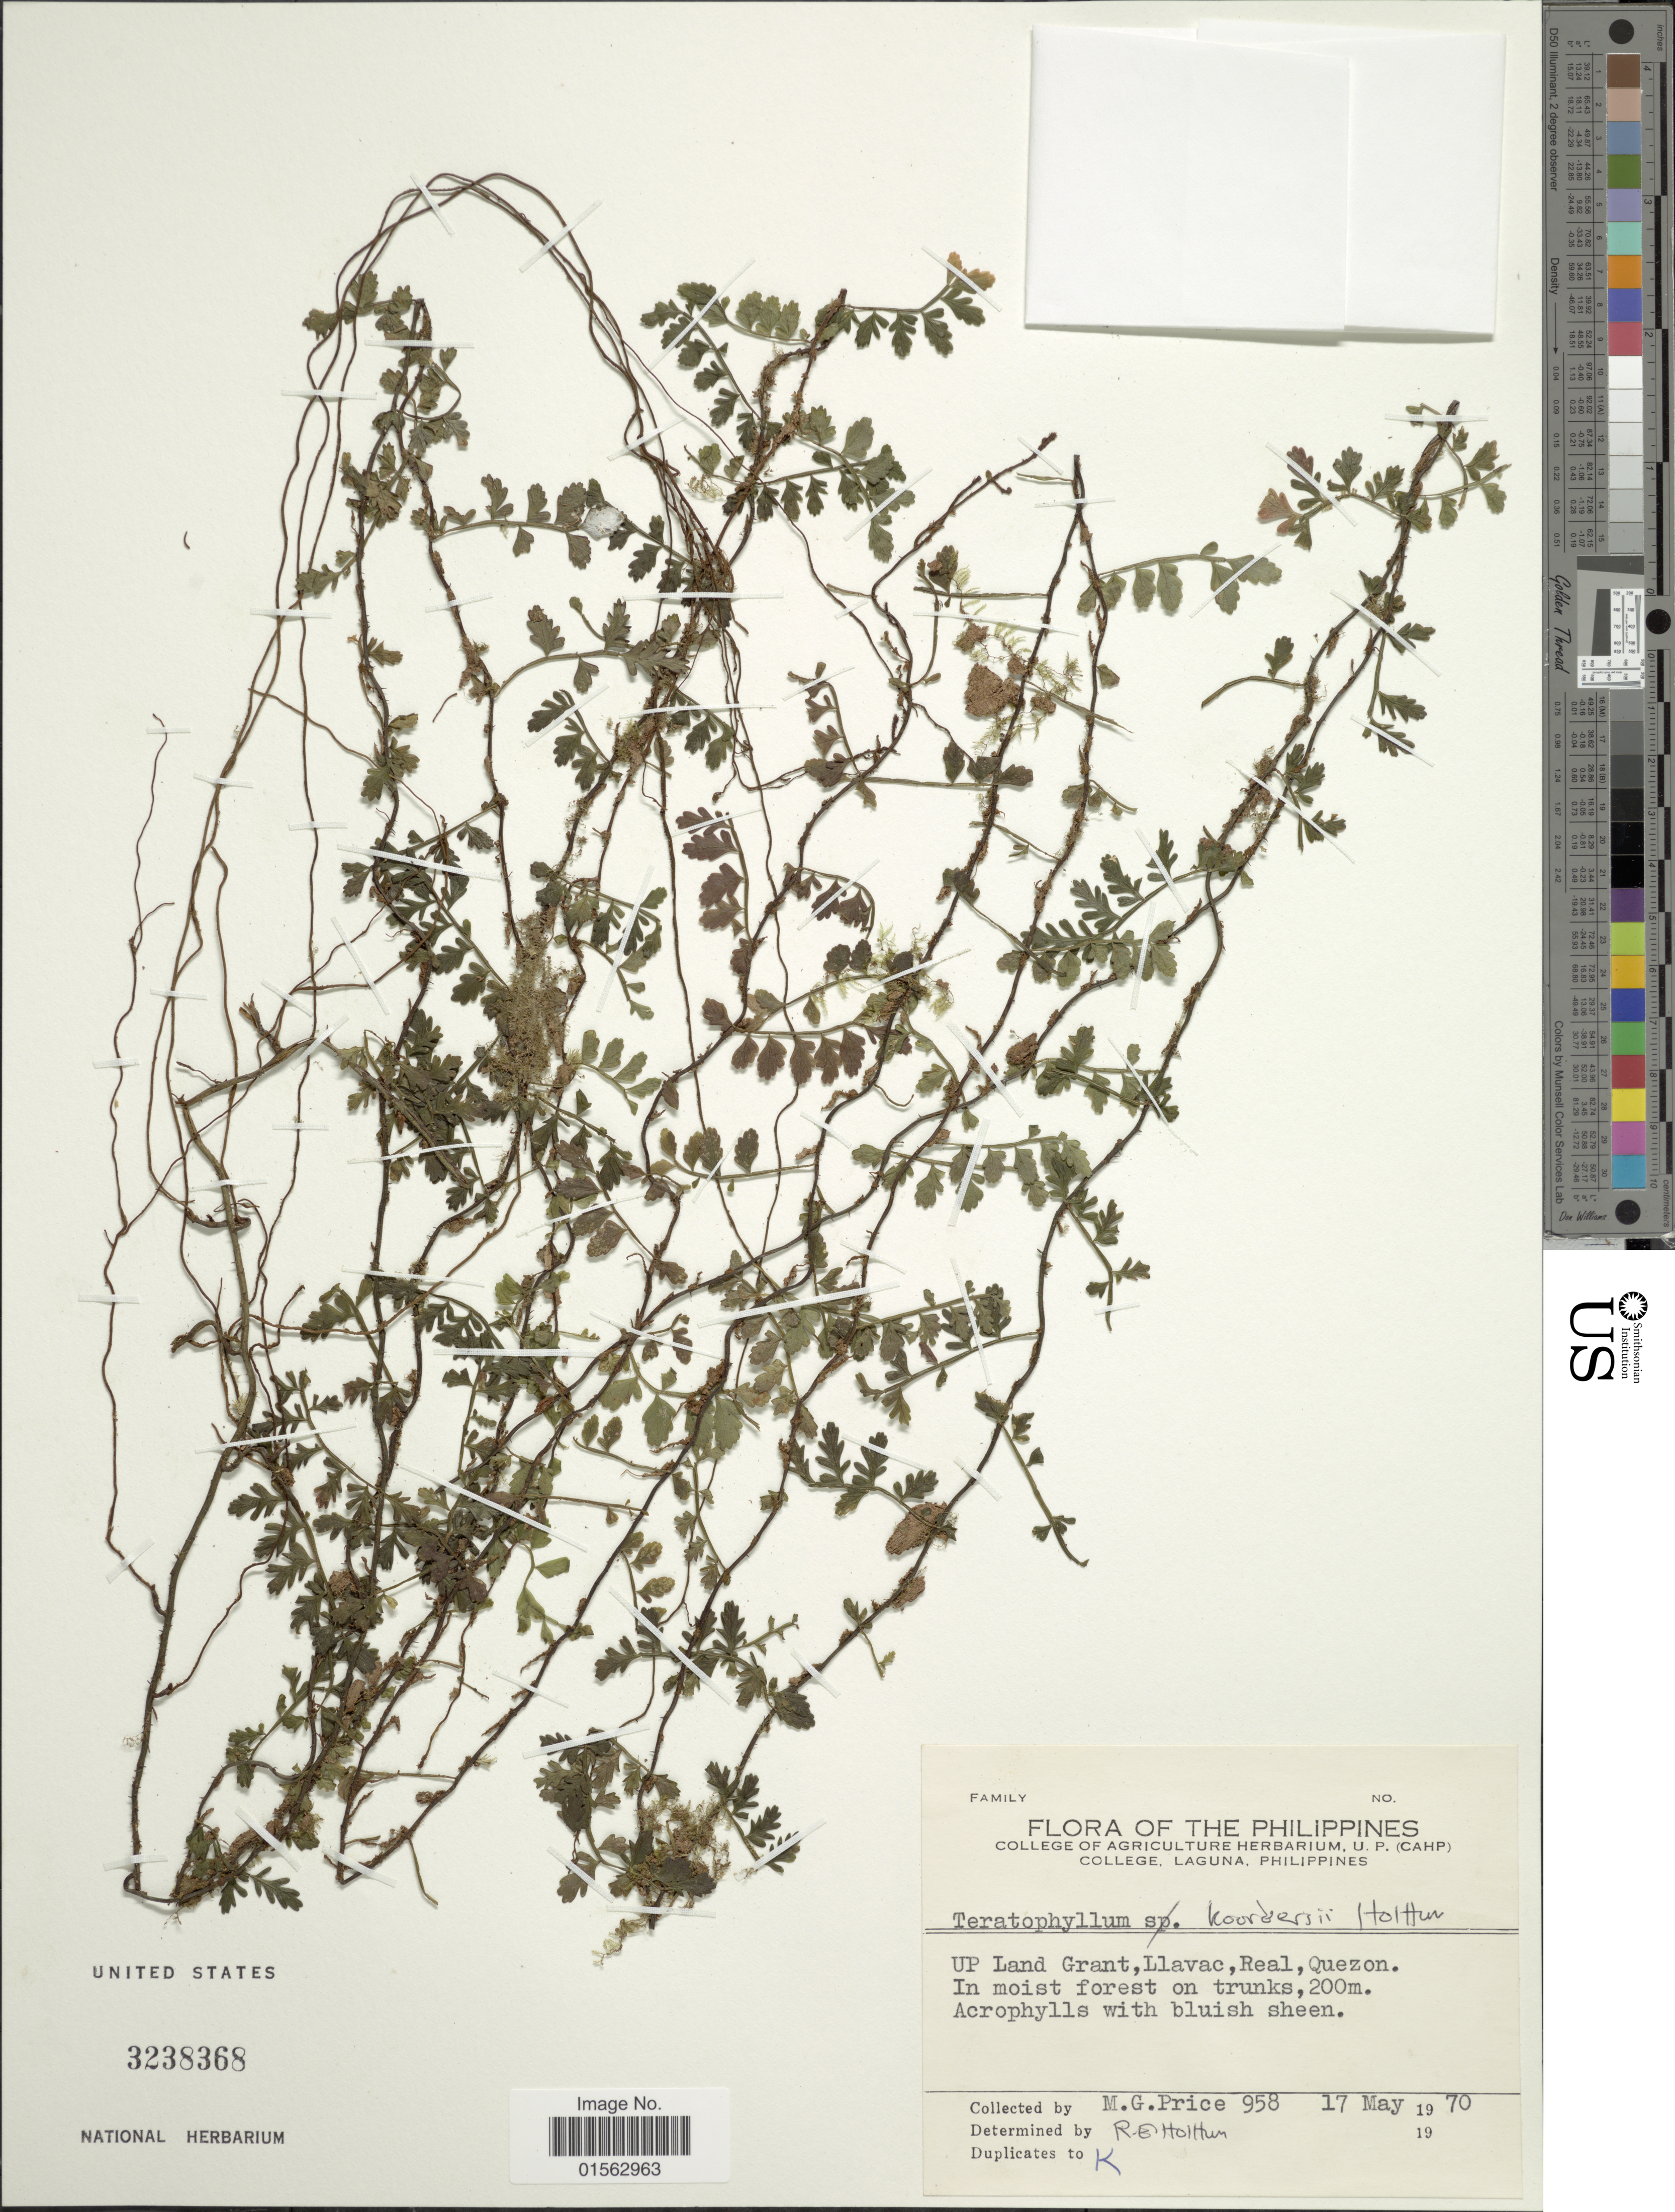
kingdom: Plantae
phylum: Tracheophyta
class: Polypodiopsida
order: Polypodiales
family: Dryopteridaceae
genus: Teratophyllum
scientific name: Teratophyllum koordersii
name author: Holttum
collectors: M. G. Price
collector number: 958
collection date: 1970-05-17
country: Philippines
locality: Philippines, UP Land Grant, Llavac, Real, Quezon, in mosti forest on trunks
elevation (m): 200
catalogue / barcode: US 3238368